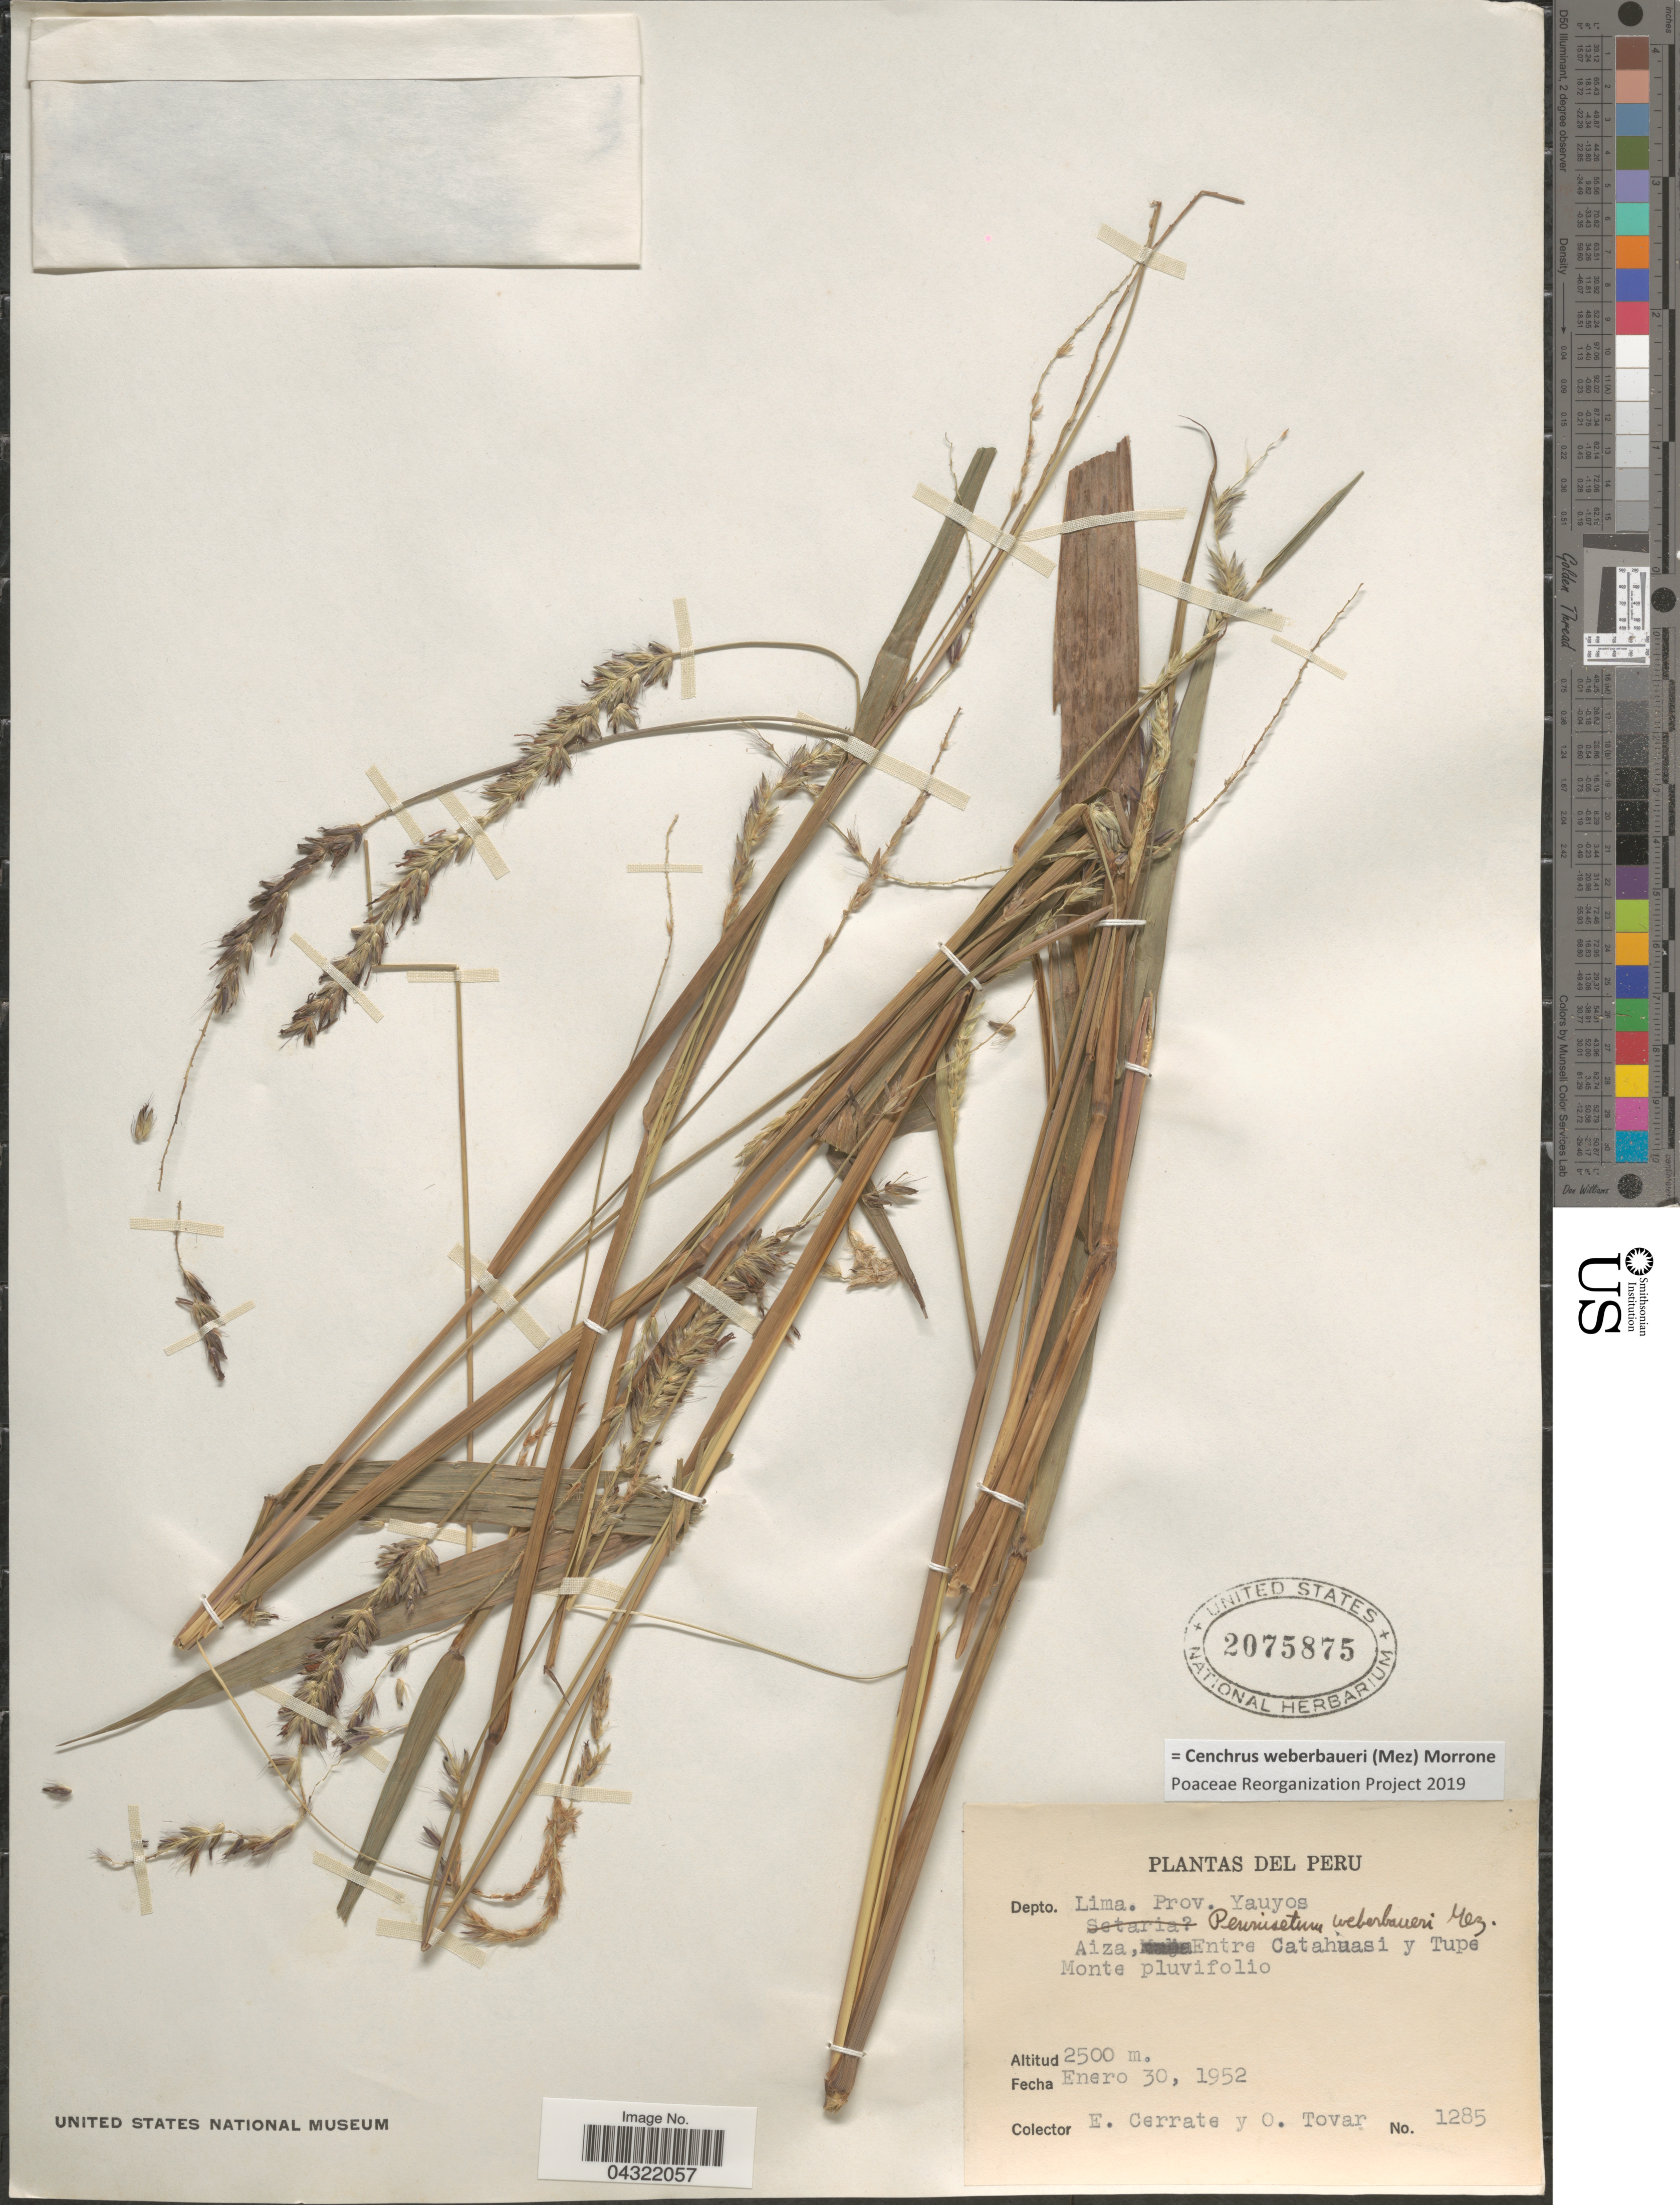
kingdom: Plantae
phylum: Tracheophyta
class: Liliopsida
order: Poales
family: Poaceae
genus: Cenchrus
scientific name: Cenchrus weberbaueri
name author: (Mez) Morrone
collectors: E. Cerrate & Ó. Tovar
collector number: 1285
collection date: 1952-01-30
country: Peru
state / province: Lima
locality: Depto. Lima. Prov. Yauyos. Aiza, Entre Catahuasi y Tupe.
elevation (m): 2500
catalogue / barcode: US 2075875